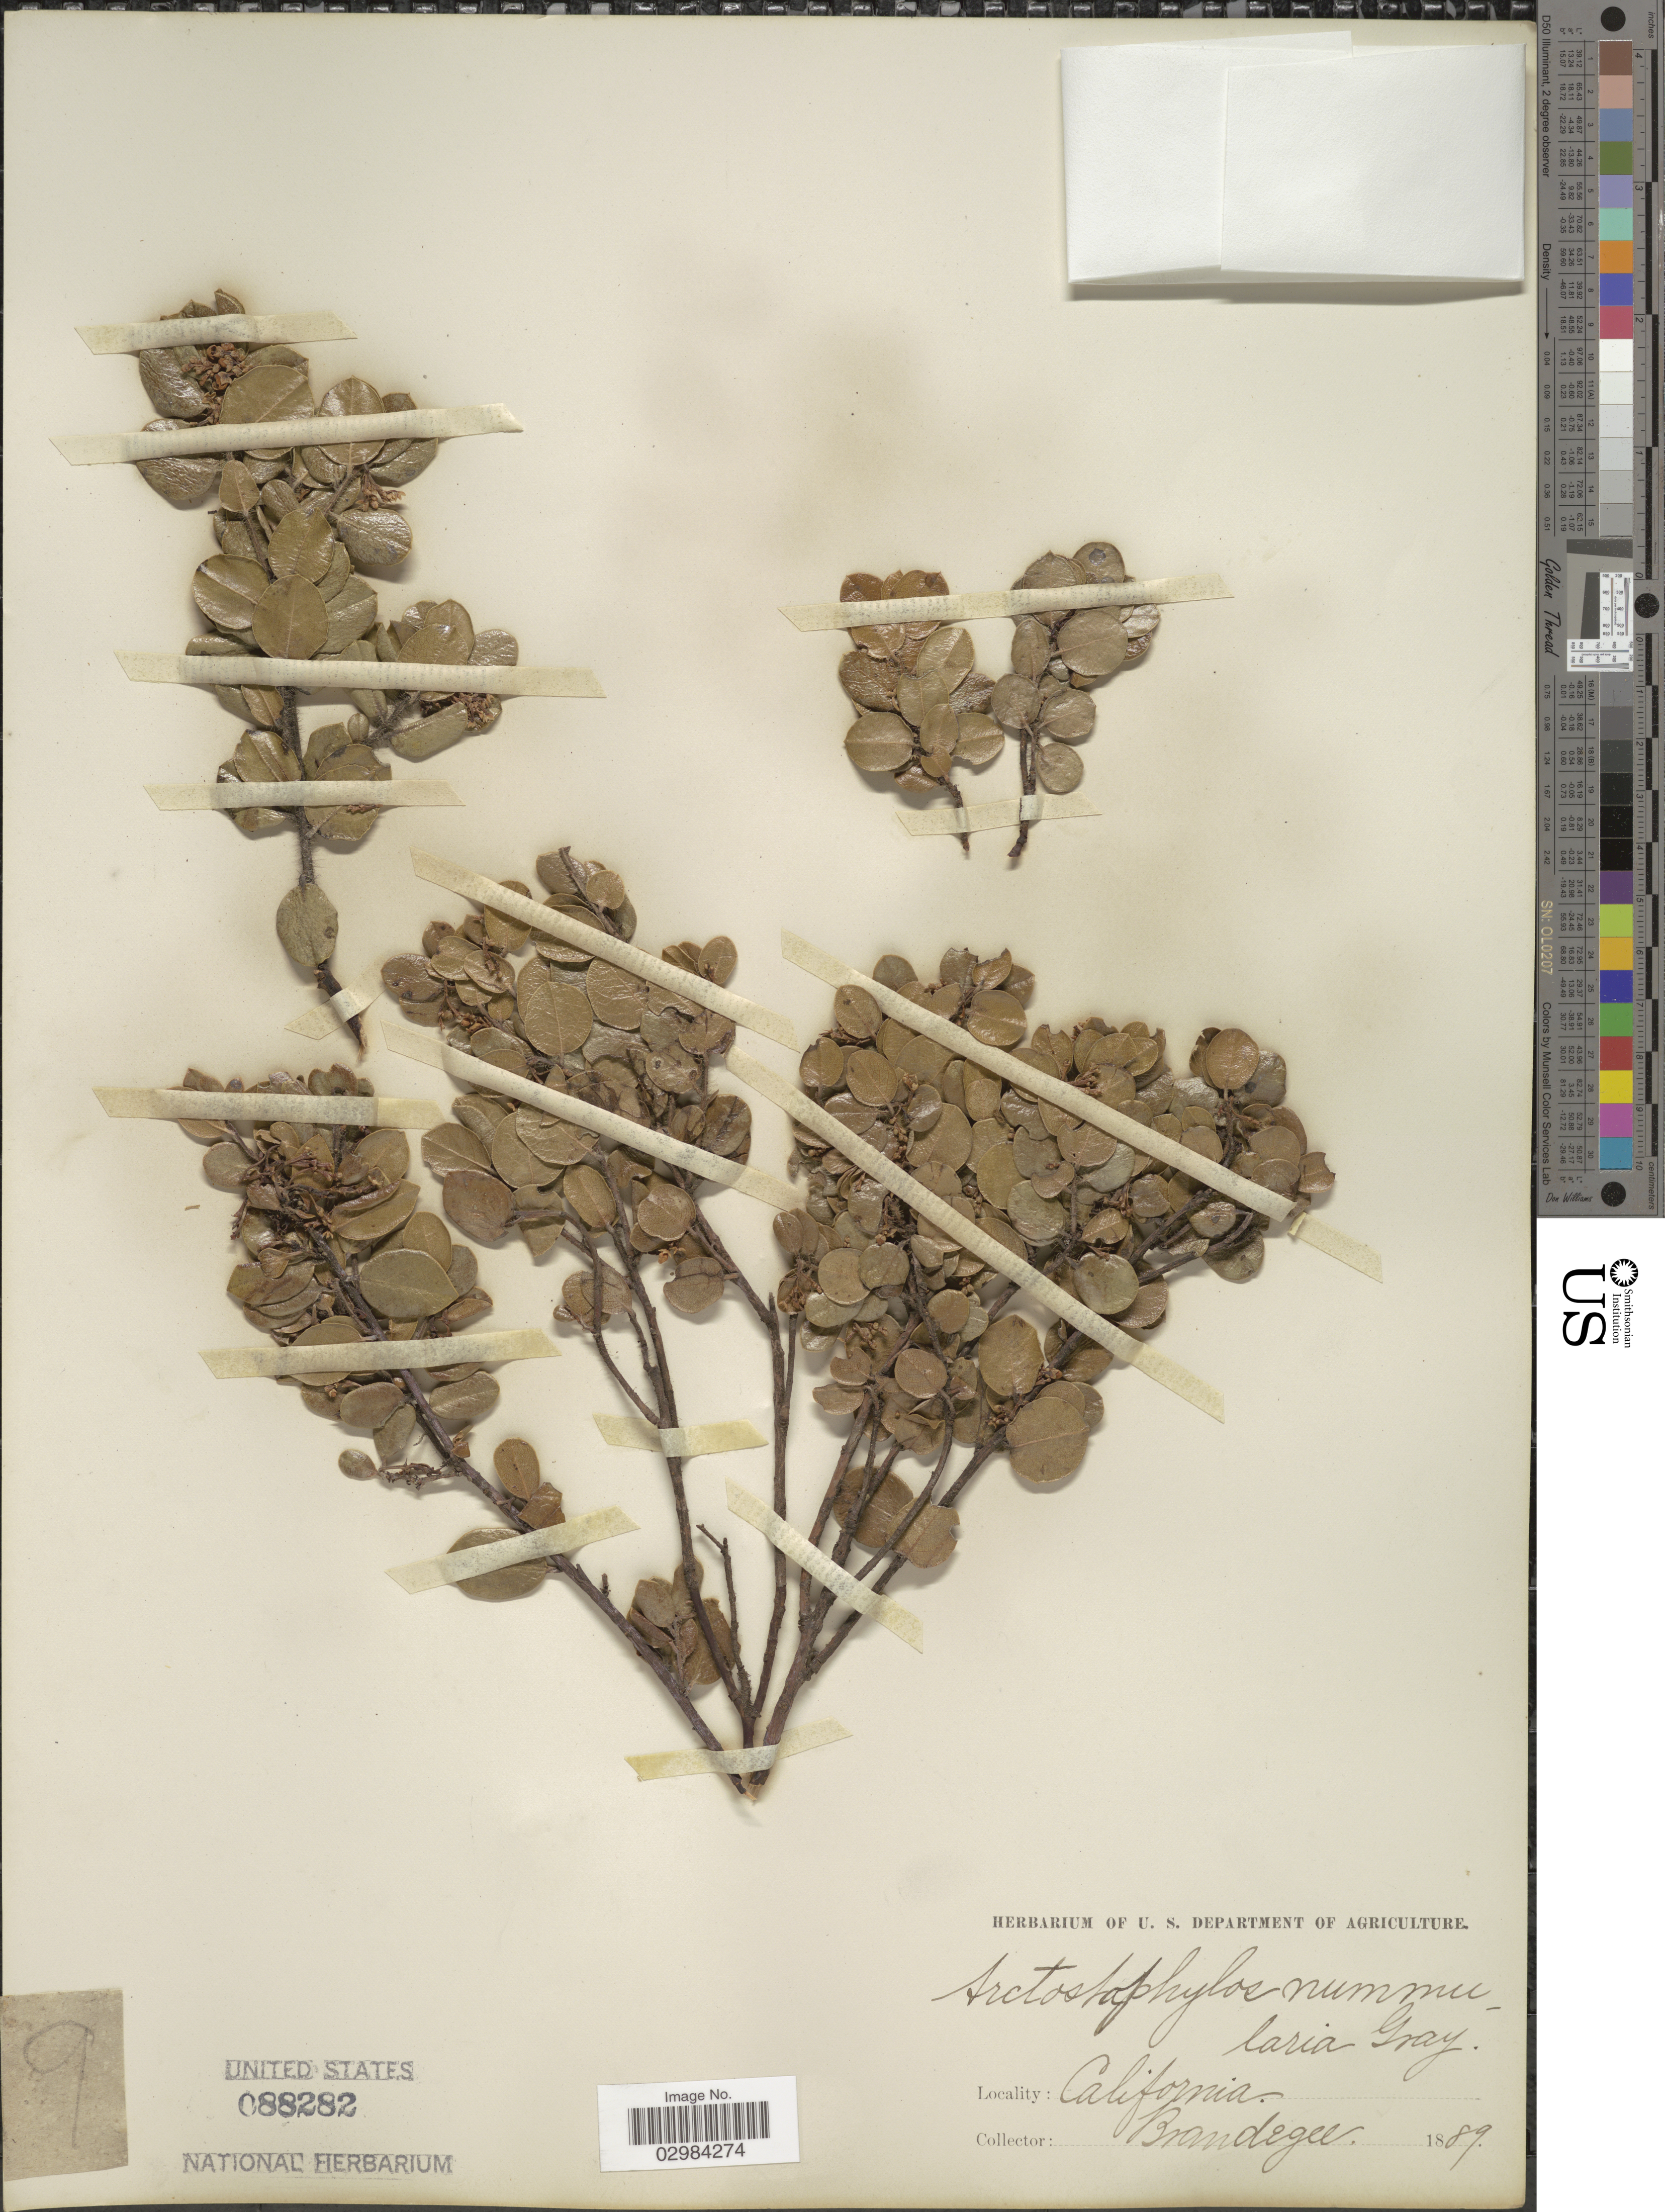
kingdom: Plantae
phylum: Tracheophyta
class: Magnoliopsida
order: Ericales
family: Ericaceae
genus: Arctostaphylos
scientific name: Arctostaphylos nummularia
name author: A. Gray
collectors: -- Brandegee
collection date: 1889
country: United States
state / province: California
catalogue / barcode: US 88282